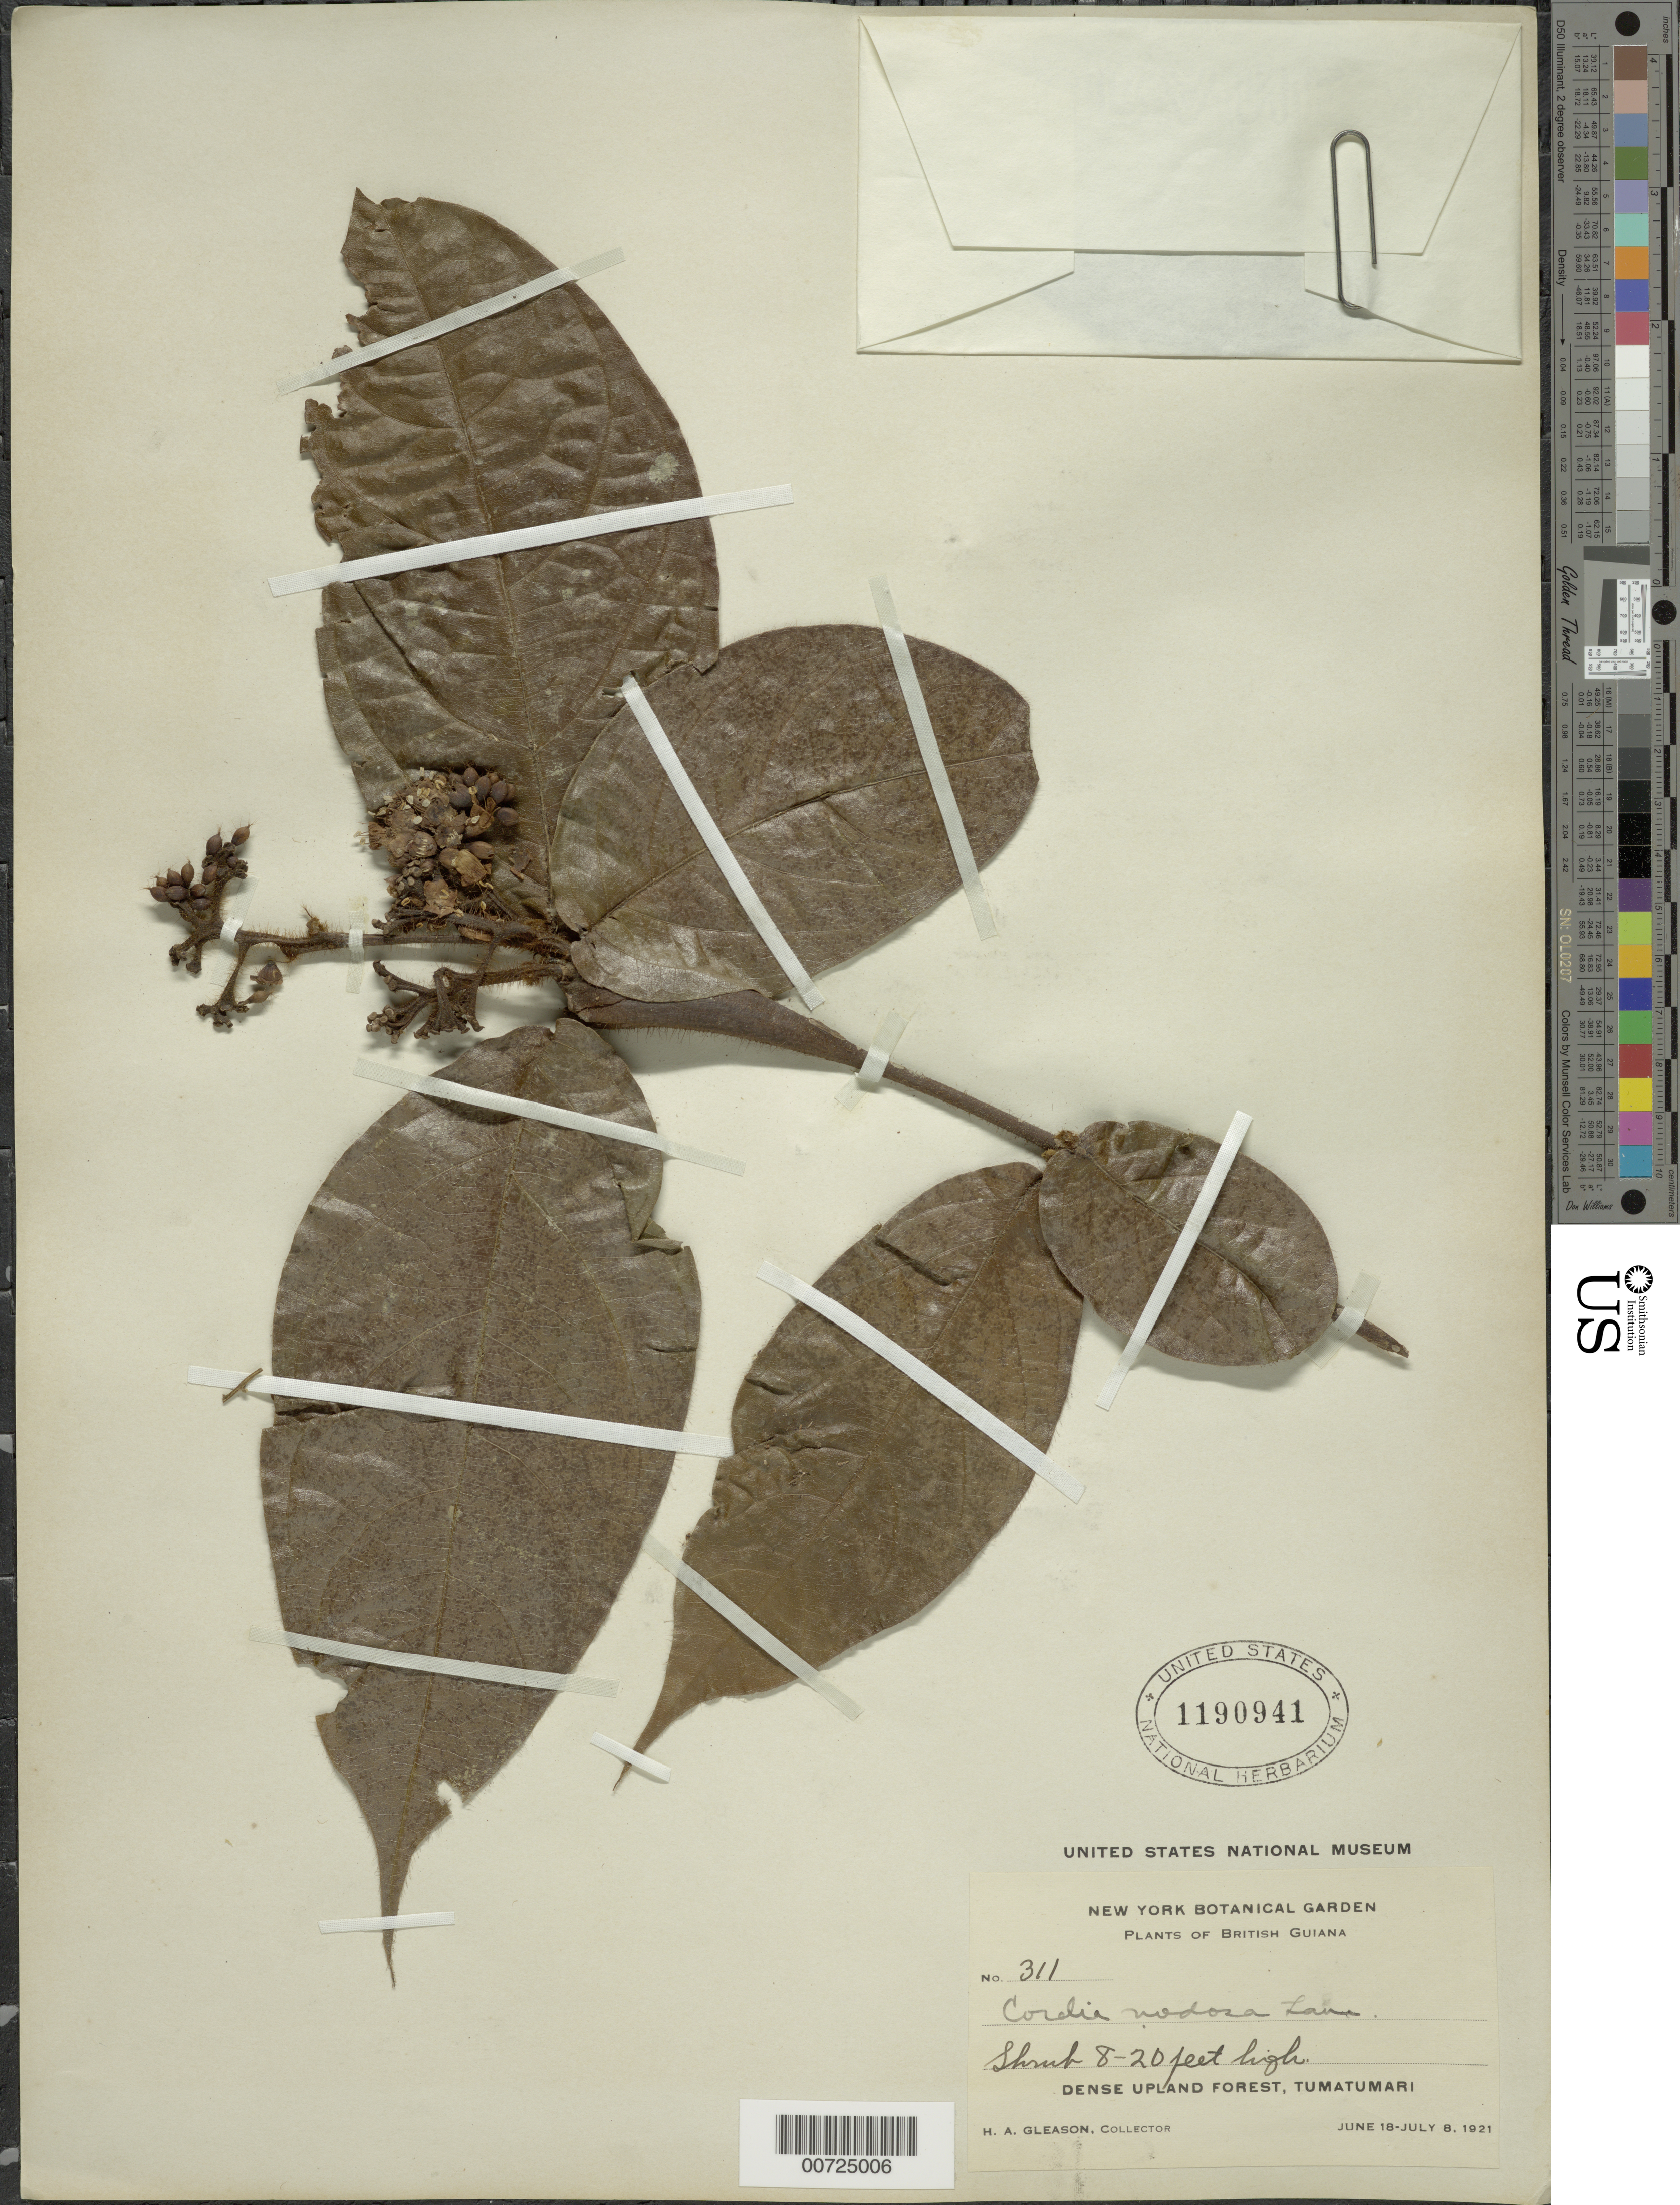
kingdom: Plantae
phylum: Tracheophyta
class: Magnoliopsida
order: Boraginales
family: Cordiaceae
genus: Cordia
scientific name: Cordia nodosa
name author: Lam.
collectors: H. A. Gleason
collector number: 311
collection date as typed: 18-Jun-21 to 8-Jul-21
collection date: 1921-06-18/1921-07-08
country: Guyana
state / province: Potaro-Siparuni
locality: Tumatumari Village, Potaro R.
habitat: Dense upland forest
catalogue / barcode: US 1190941